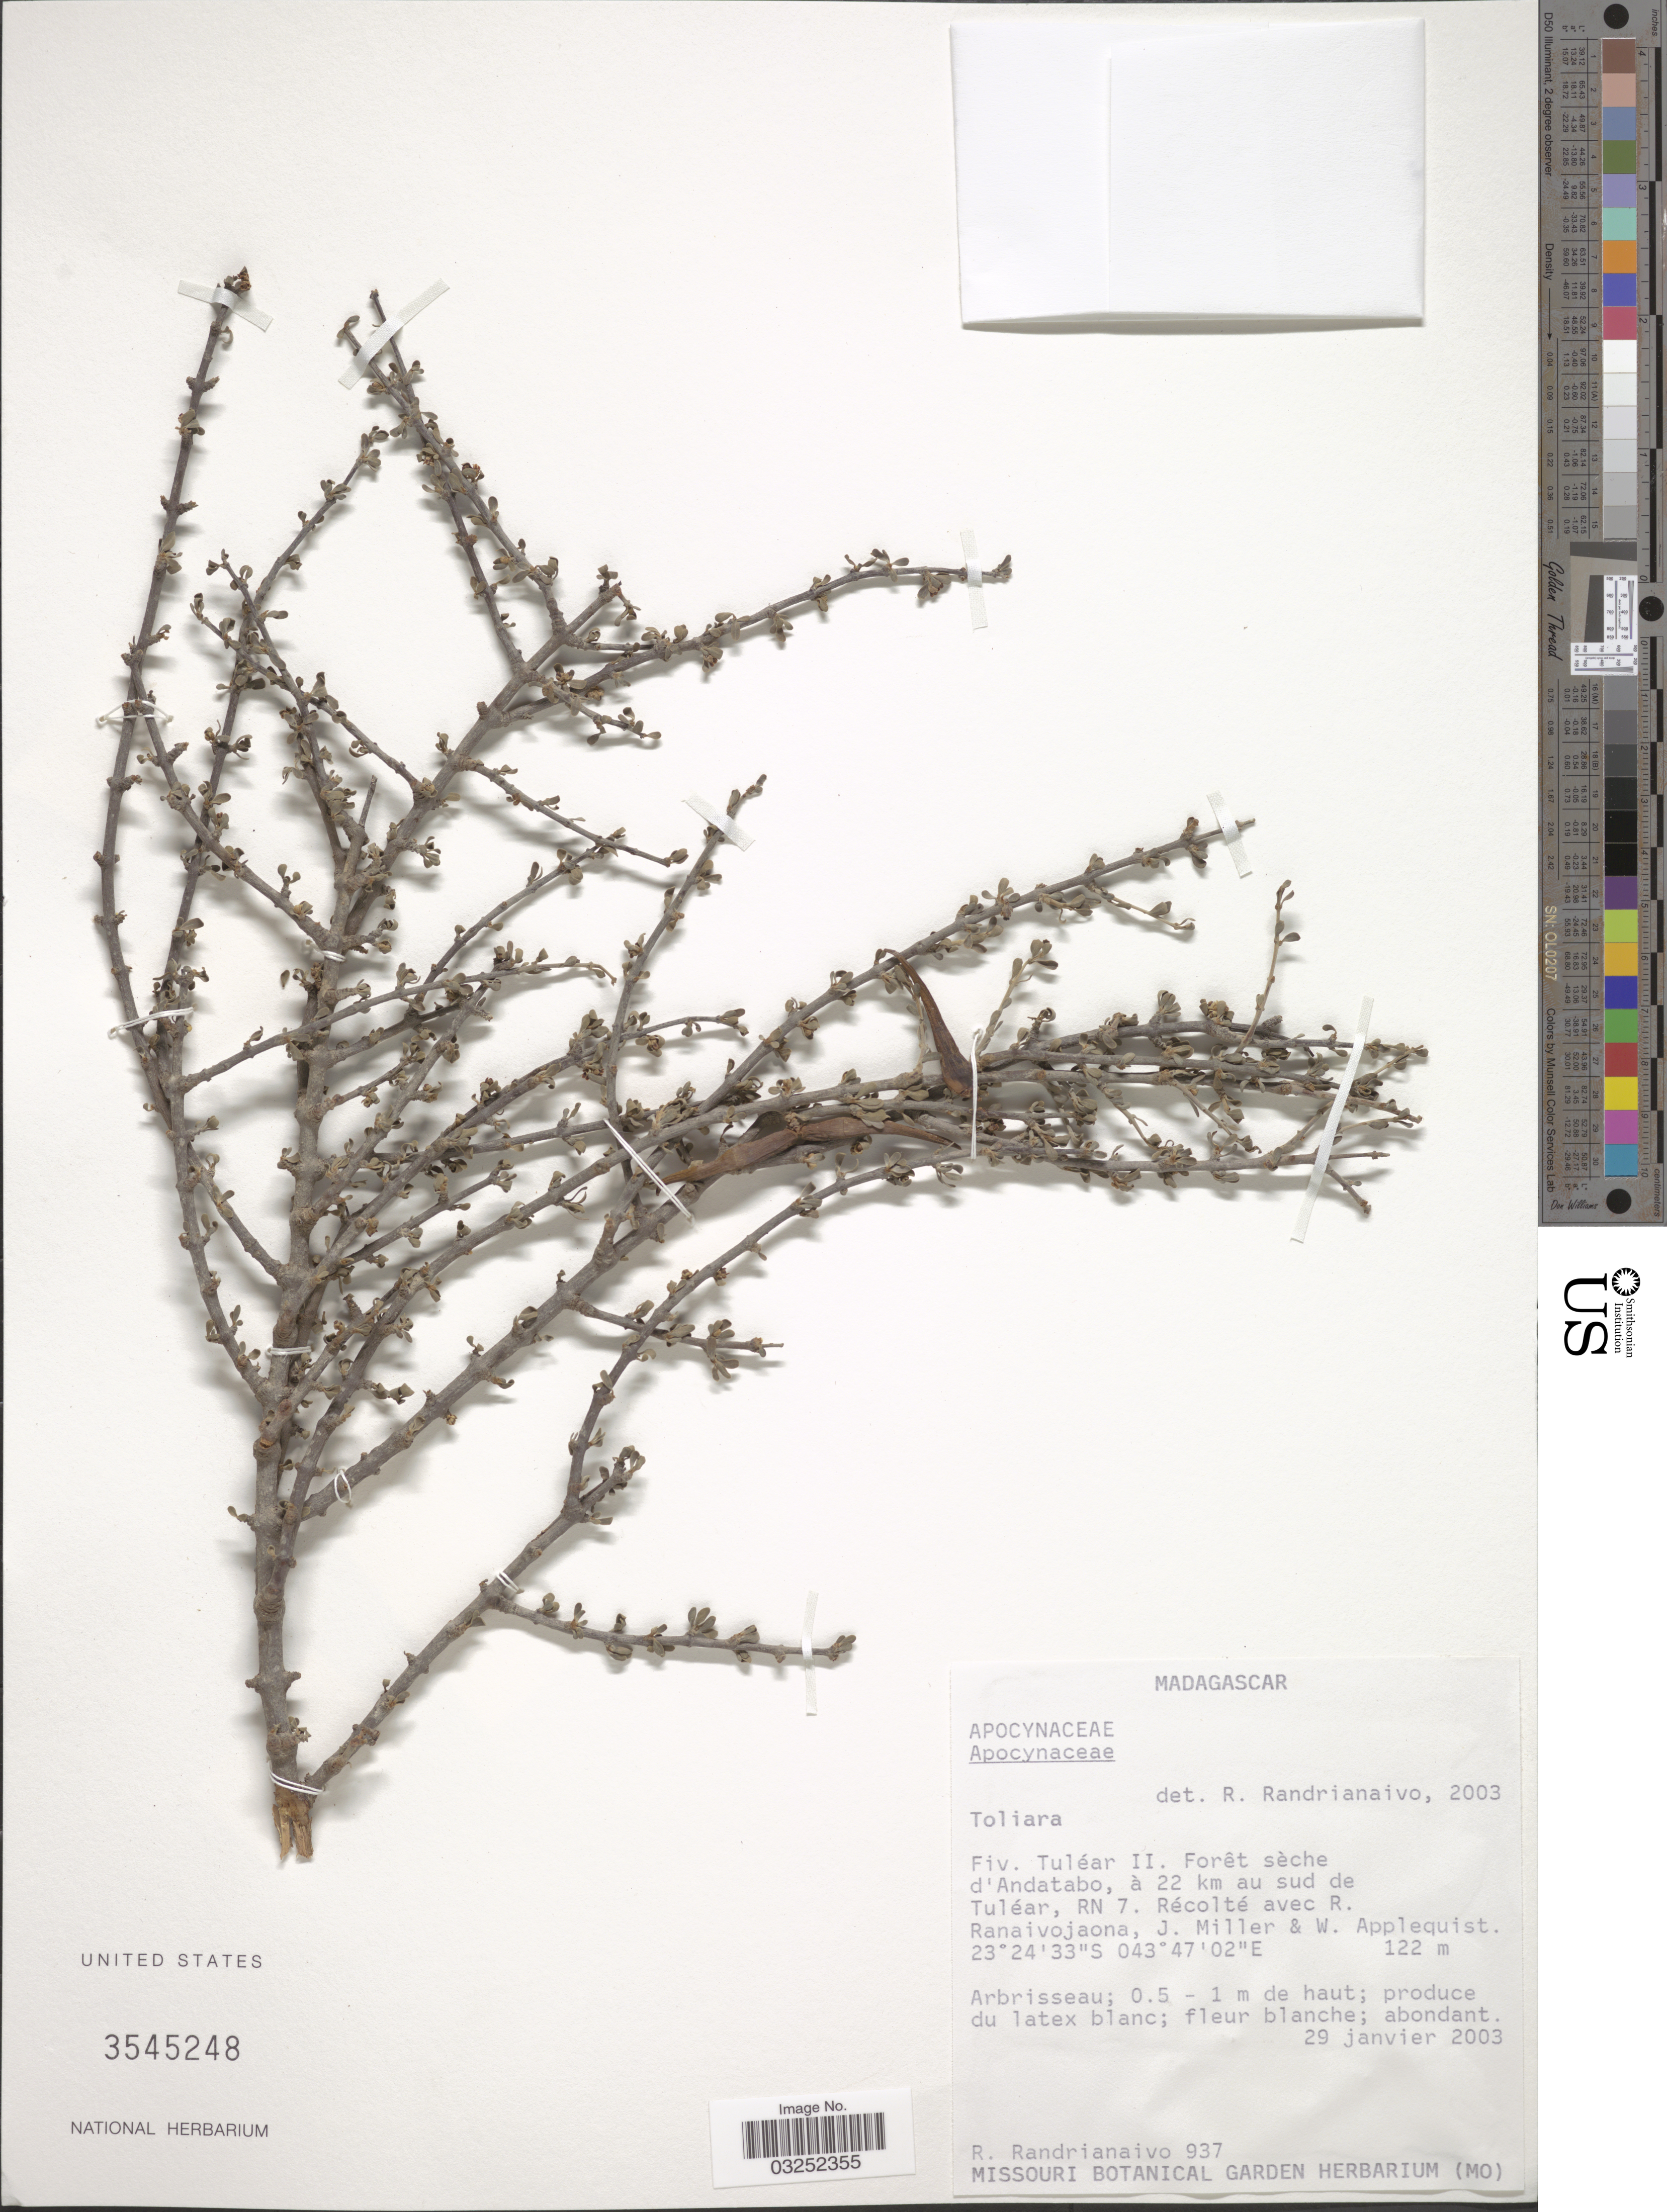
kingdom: Plantae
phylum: Tracheophyta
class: Magnoliopsida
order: Gentianales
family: Apocynaceae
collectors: R. Randrianaivo, R. Ranaivojaona, J. Miller & W. Applequist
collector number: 937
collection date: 2003-01-29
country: Madagascar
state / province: Atsimo-Andrefana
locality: Fiv. Tuléar II. Forêt sèche d'Andatabo, à 22 km au sud de Tuléar, RN 7.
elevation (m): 122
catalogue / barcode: US 3545248